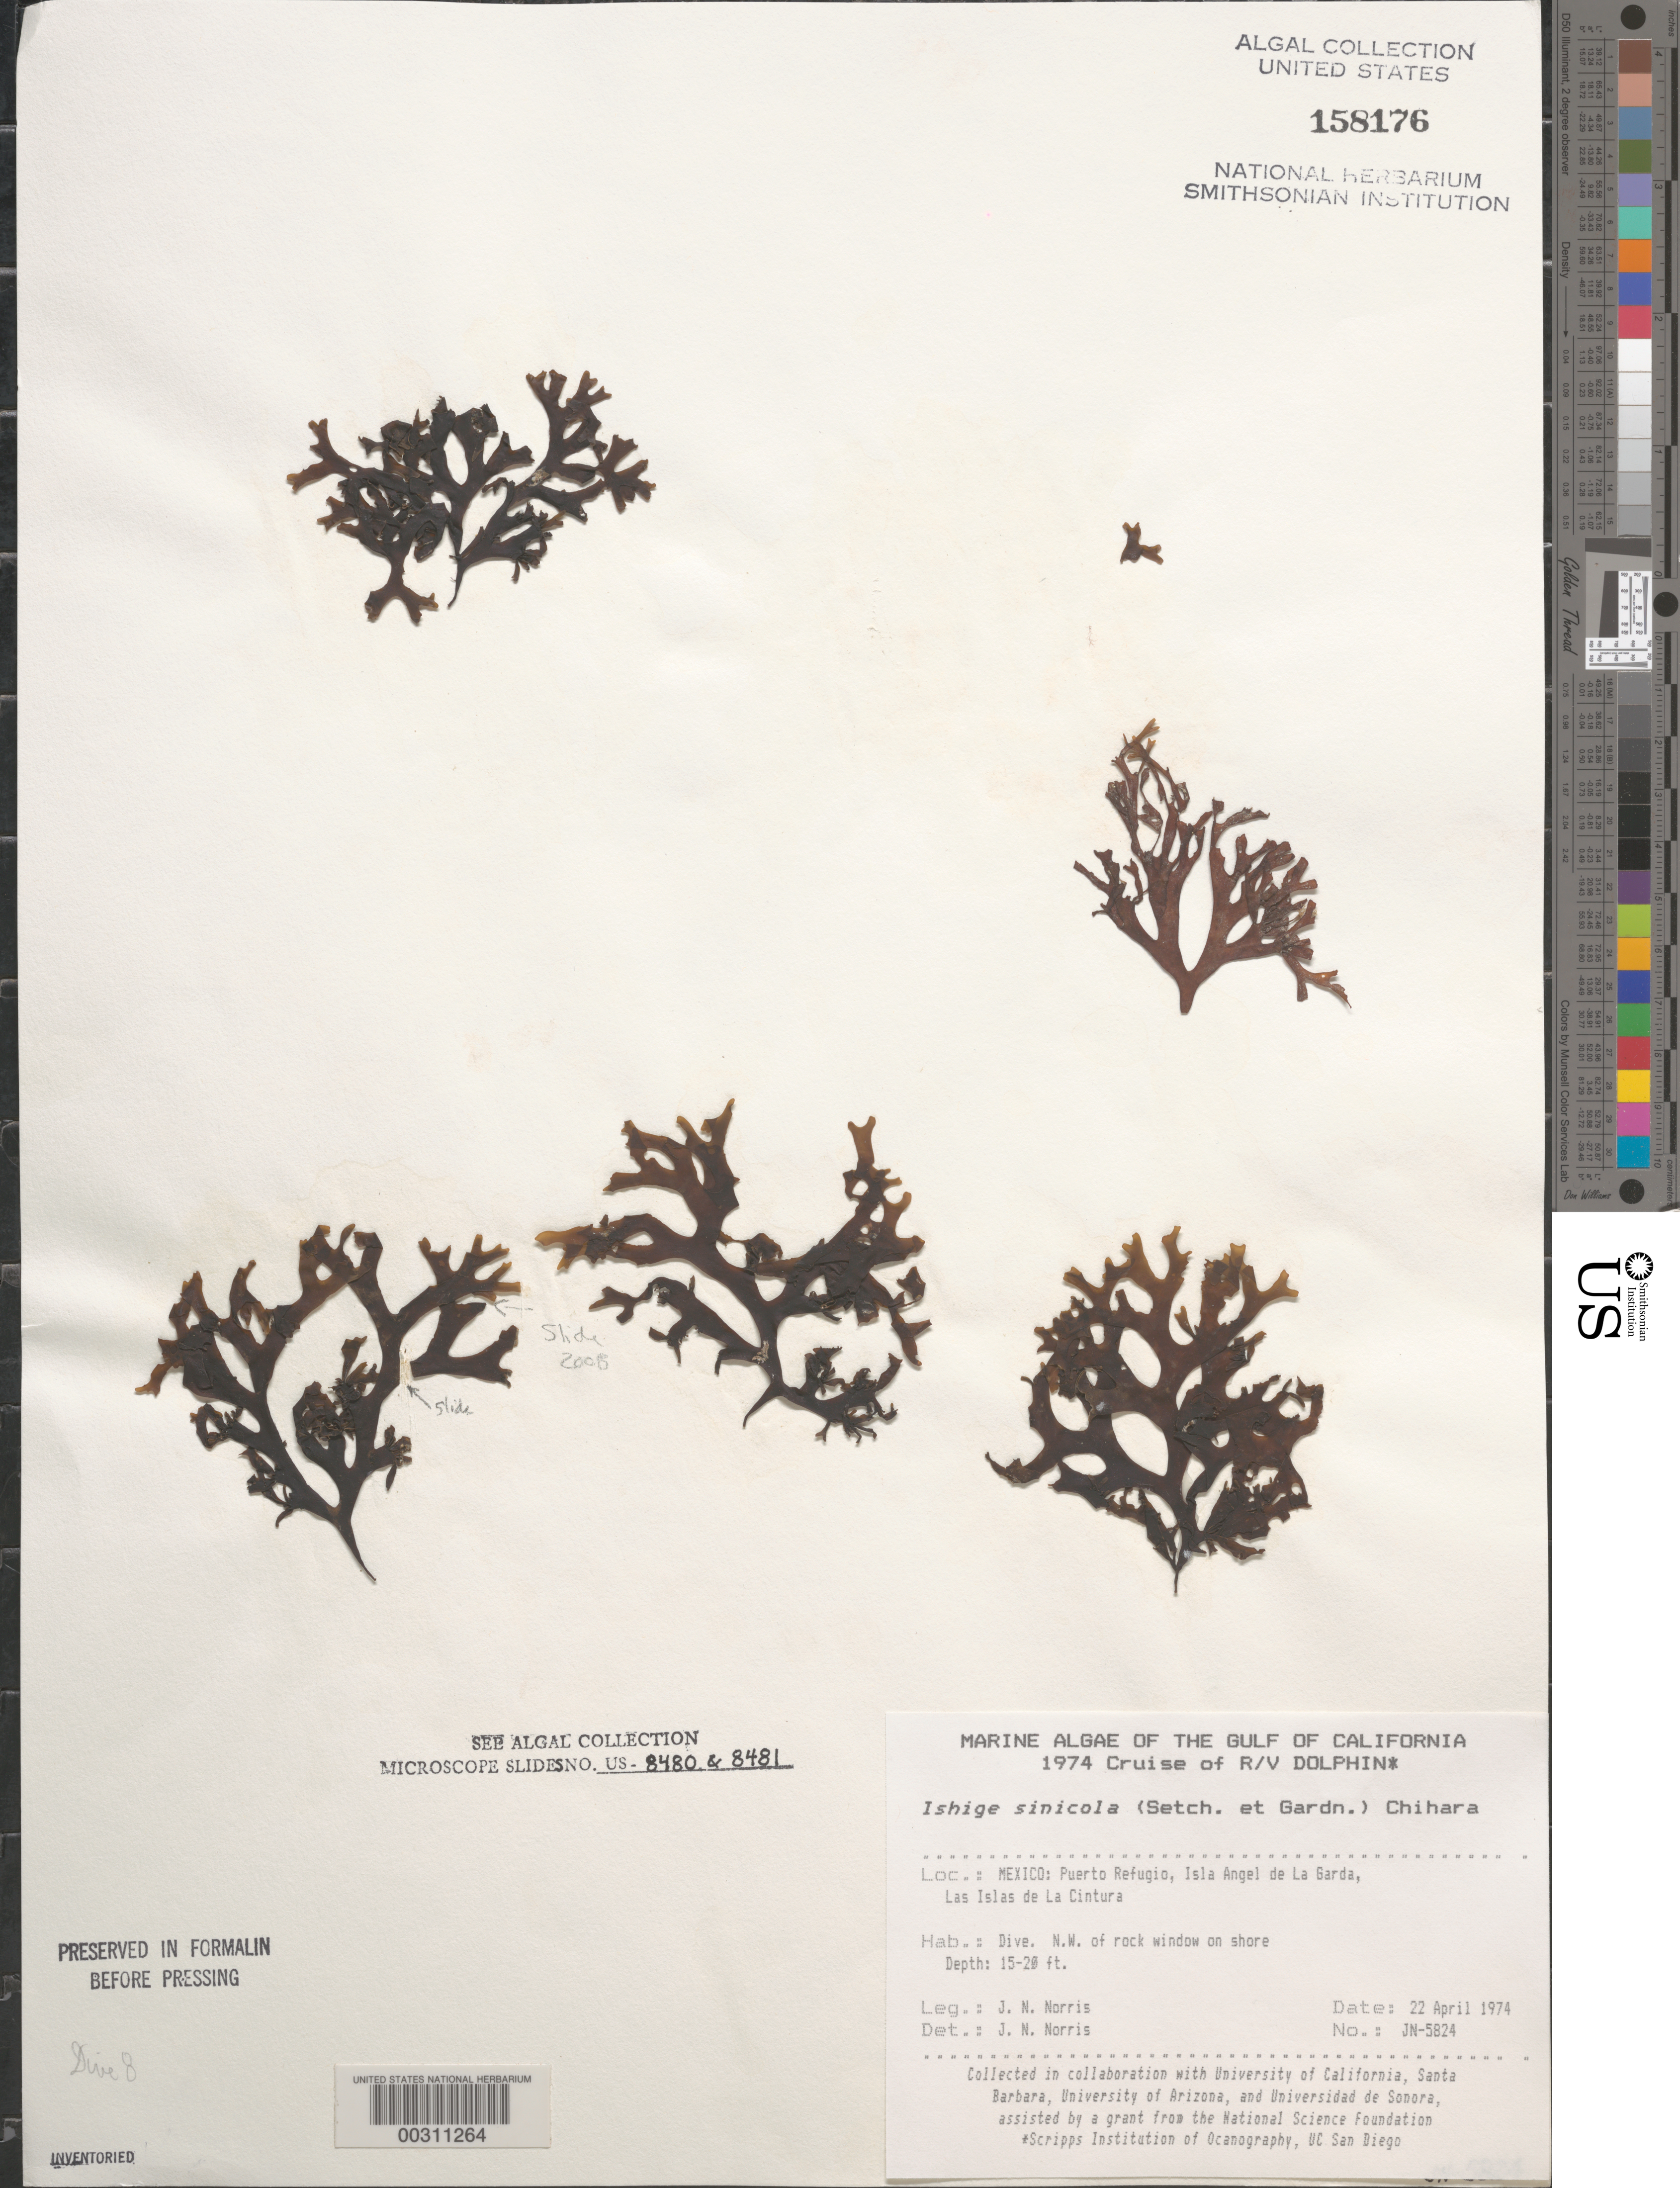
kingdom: Chromista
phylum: Ochrophyta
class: Phaeophyceae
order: Ishigeales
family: Ishigeaceae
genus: Ishige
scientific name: Ishige sinicola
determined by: Norris, James N.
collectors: J. N. Norris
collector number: JN-5824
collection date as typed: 22 Apr 1974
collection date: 1974-04-22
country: Mexico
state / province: Baja California Norte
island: Isla Angel de la Guarda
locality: Puerto Refugio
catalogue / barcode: US 158176